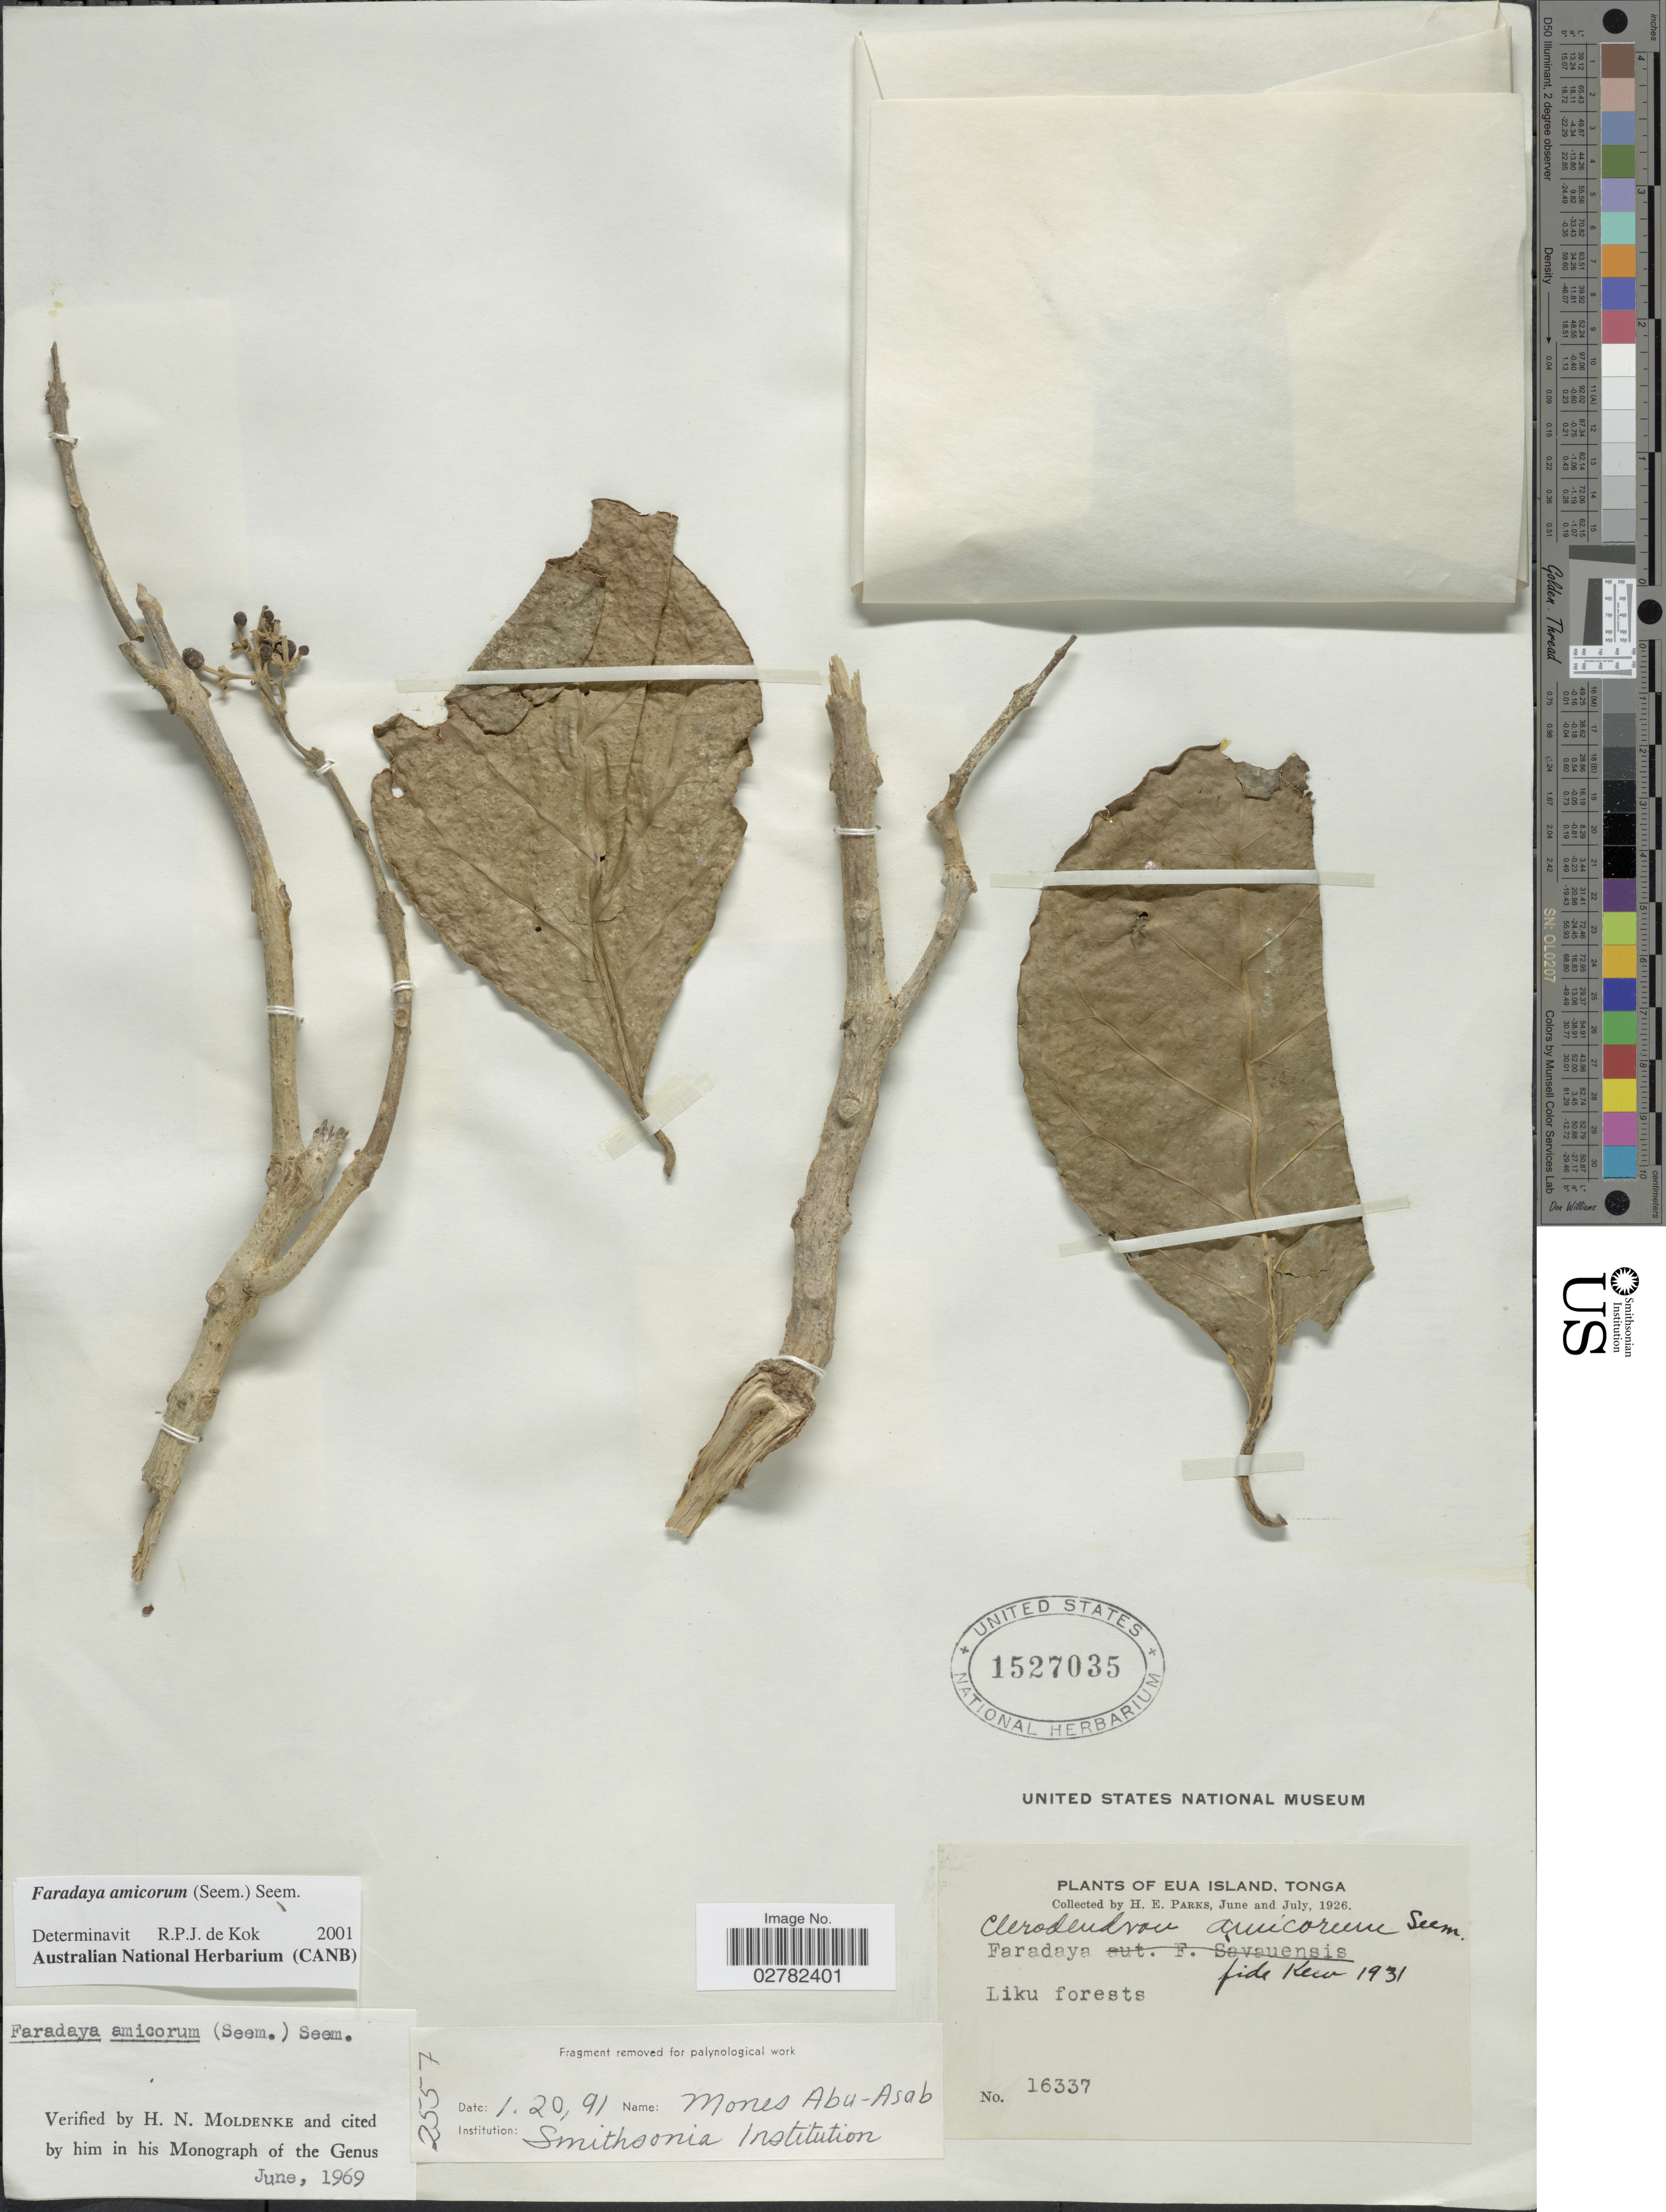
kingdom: Plantae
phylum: Tracheophyta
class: Magnoliopsida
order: Lamiales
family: Lamiaceae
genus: Faradaya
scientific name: Faradaya amicorum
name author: (Seem.) Seem.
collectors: H. E. Parks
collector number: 16337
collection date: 1926-06/1926-07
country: Tonga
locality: Eua Island, Liku forests.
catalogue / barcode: US 1527035